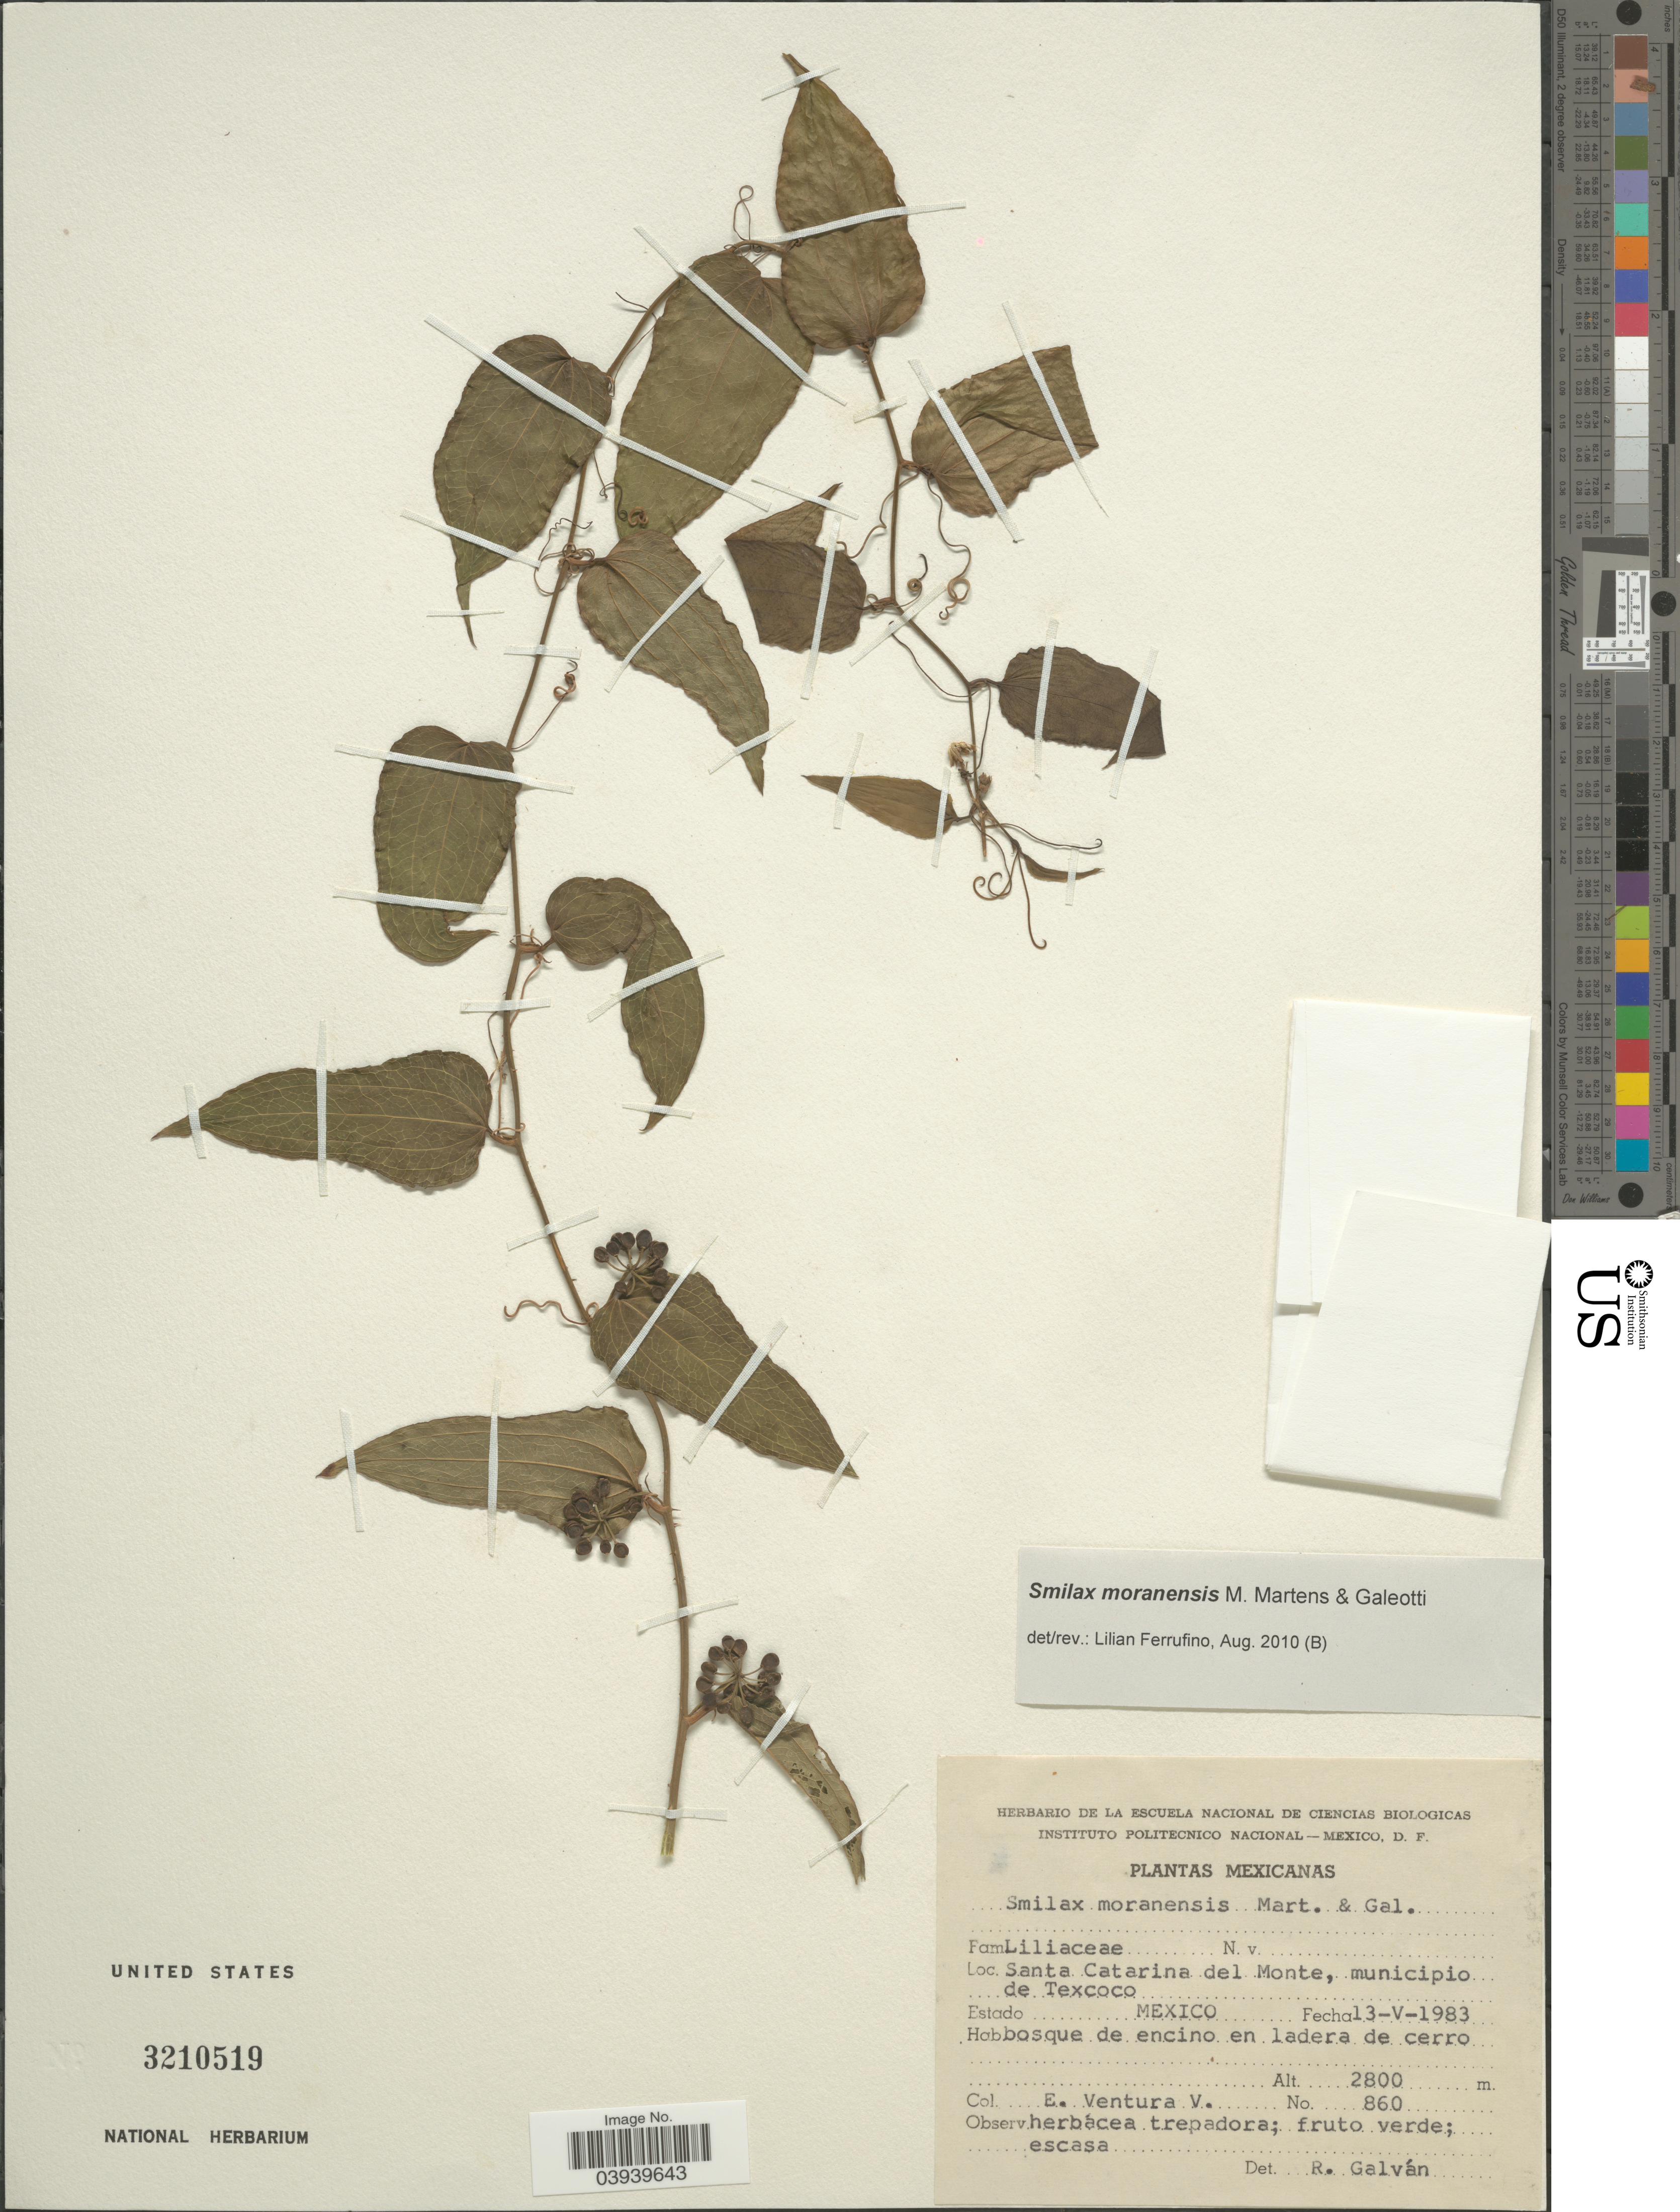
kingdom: Plantae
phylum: Tracheophyta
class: Liliopsida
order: Liliales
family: Smilacaceae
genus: Smilax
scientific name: Smilax moranensis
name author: M. Martens & Galeotti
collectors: E. Ventura V.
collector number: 860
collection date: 1983-05-13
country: Mexico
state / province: México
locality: Santa Catarina del Monte, municipio de Texcoco.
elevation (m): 2800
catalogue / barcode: US 3210519